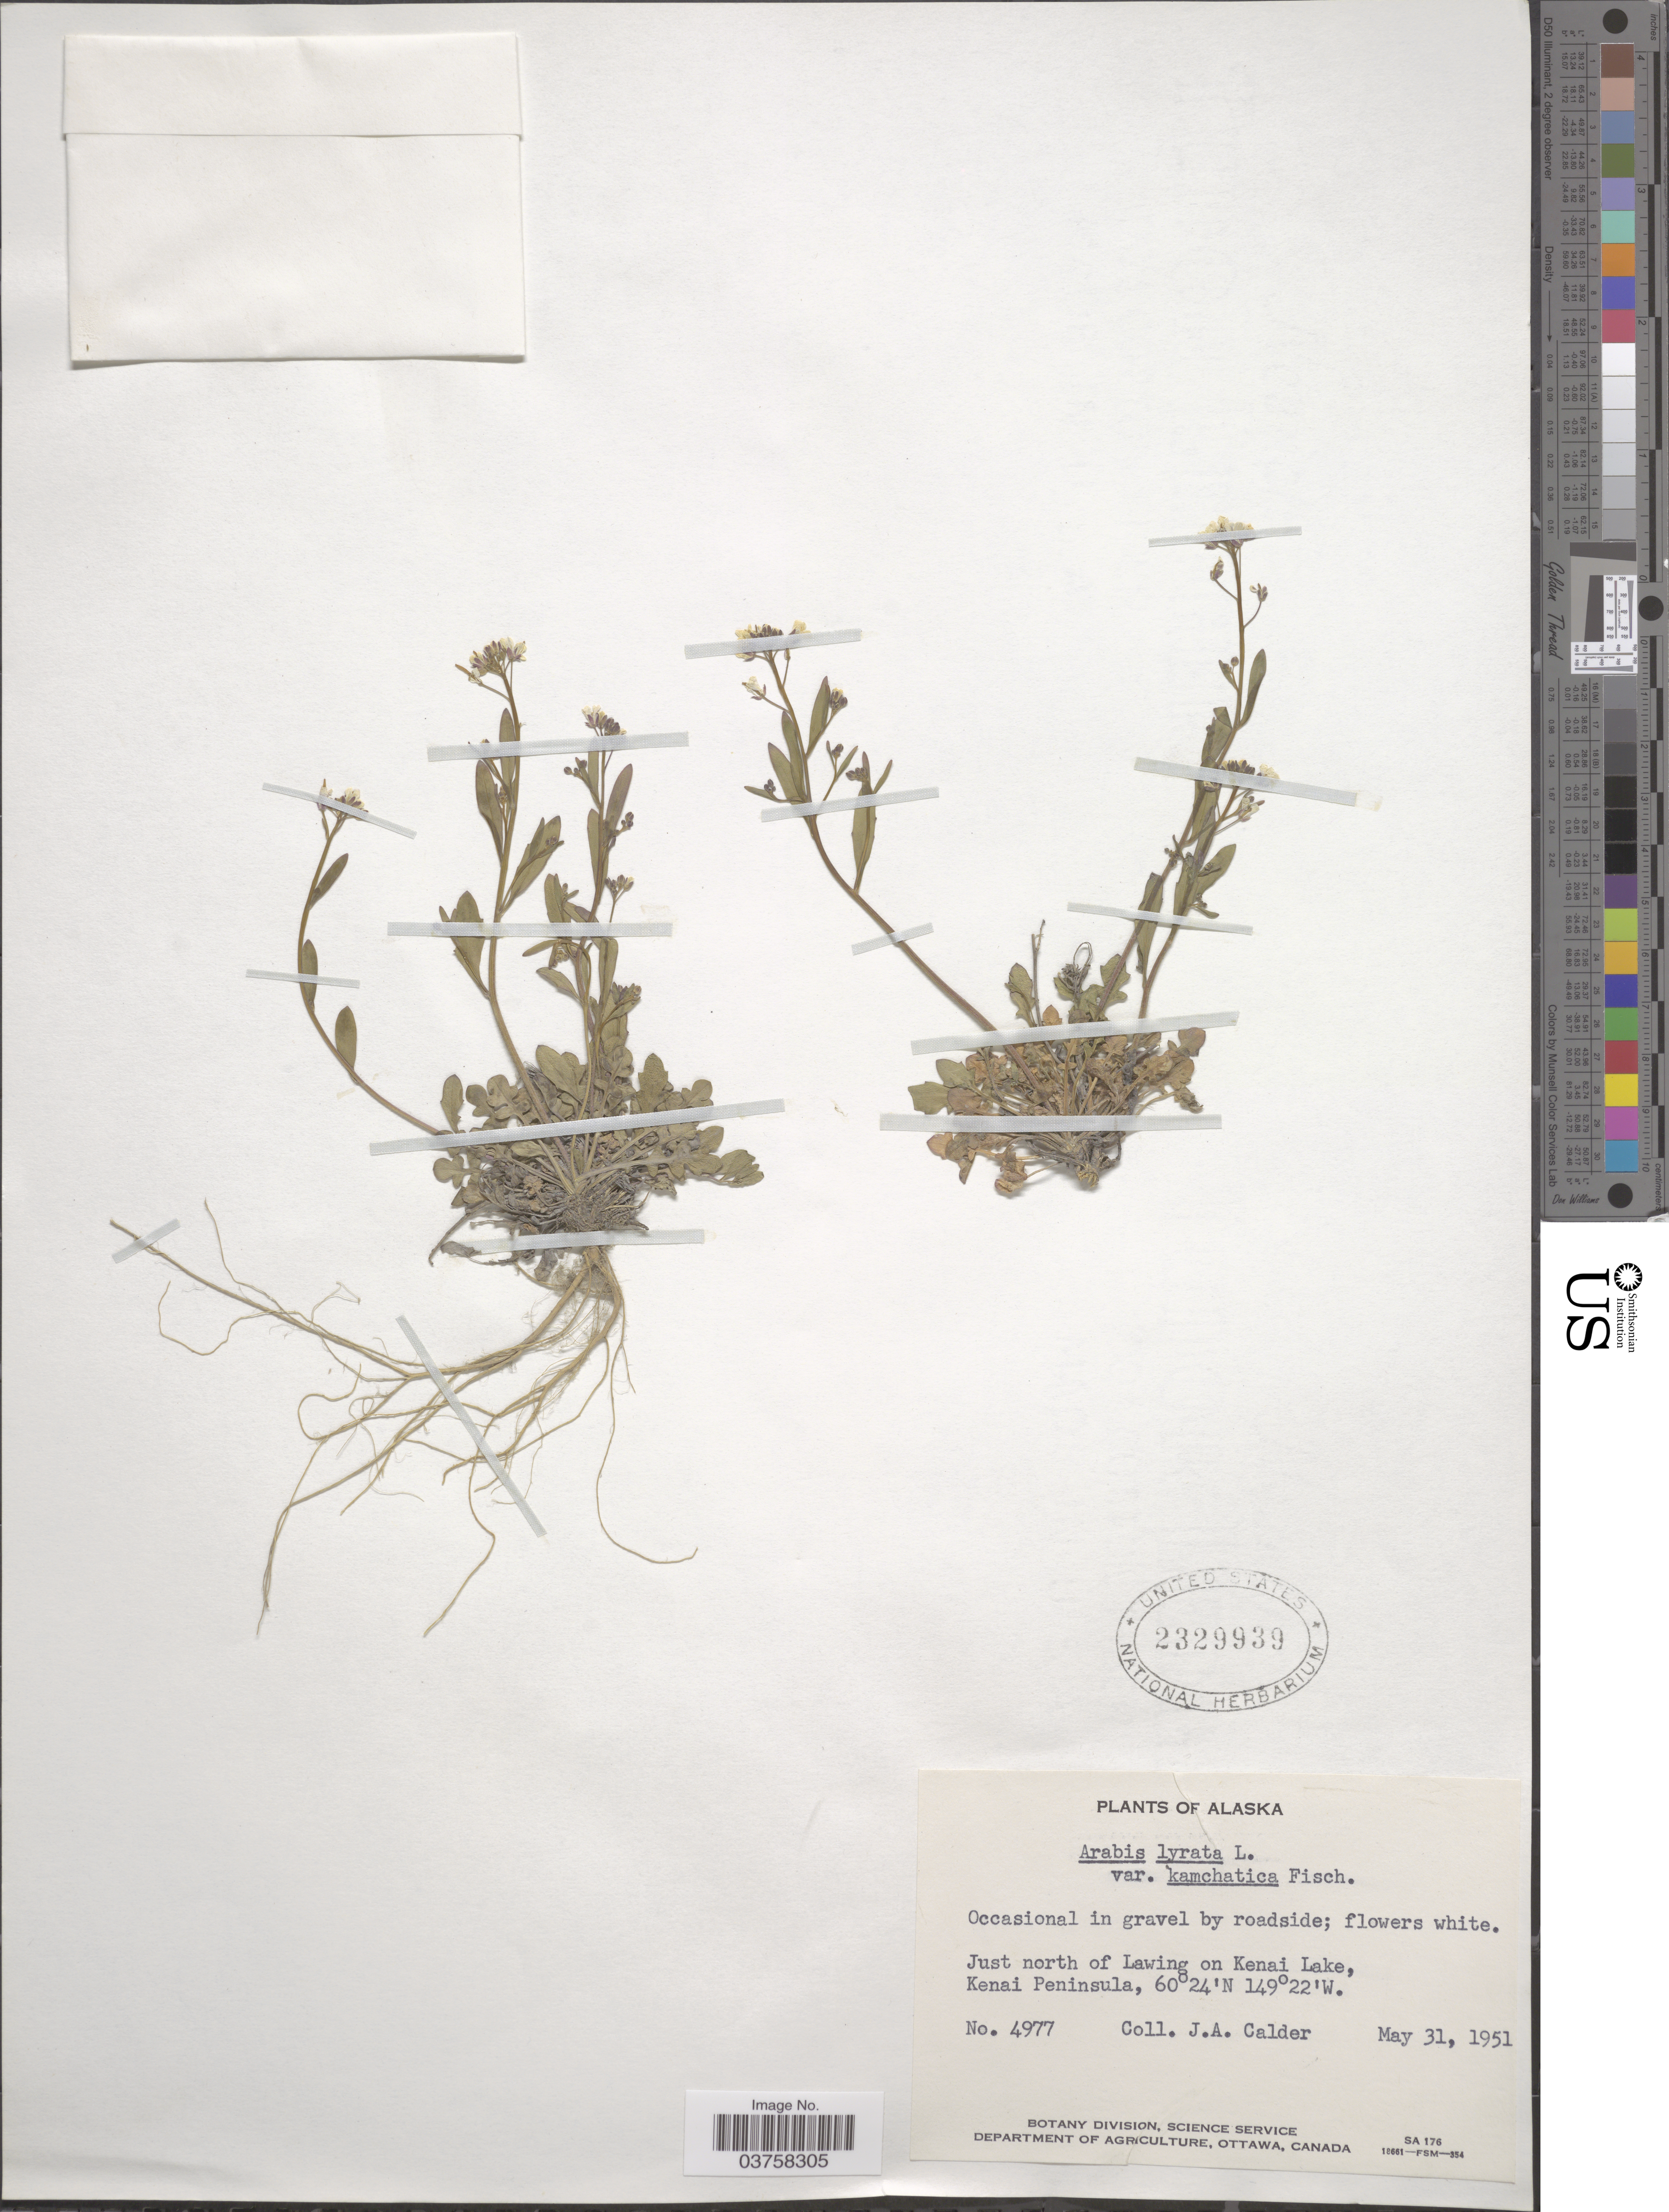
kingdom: Plantae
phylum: Tracheophyta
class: Magnoliopsida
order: Brassicales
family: Brassicaceae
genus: Arabidopsis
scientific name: Arabidopsis lyrata subsp. kamchatica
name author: (Fisch. ex DC.) O'Kane & Al-Shehbaz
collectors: J. A. Calder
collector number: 4977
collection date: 1951-05-31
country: United States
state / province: Alaska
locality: Just north of Lawing on Kenai Lake, Kenai Peninsula.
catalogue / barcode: US 2329939